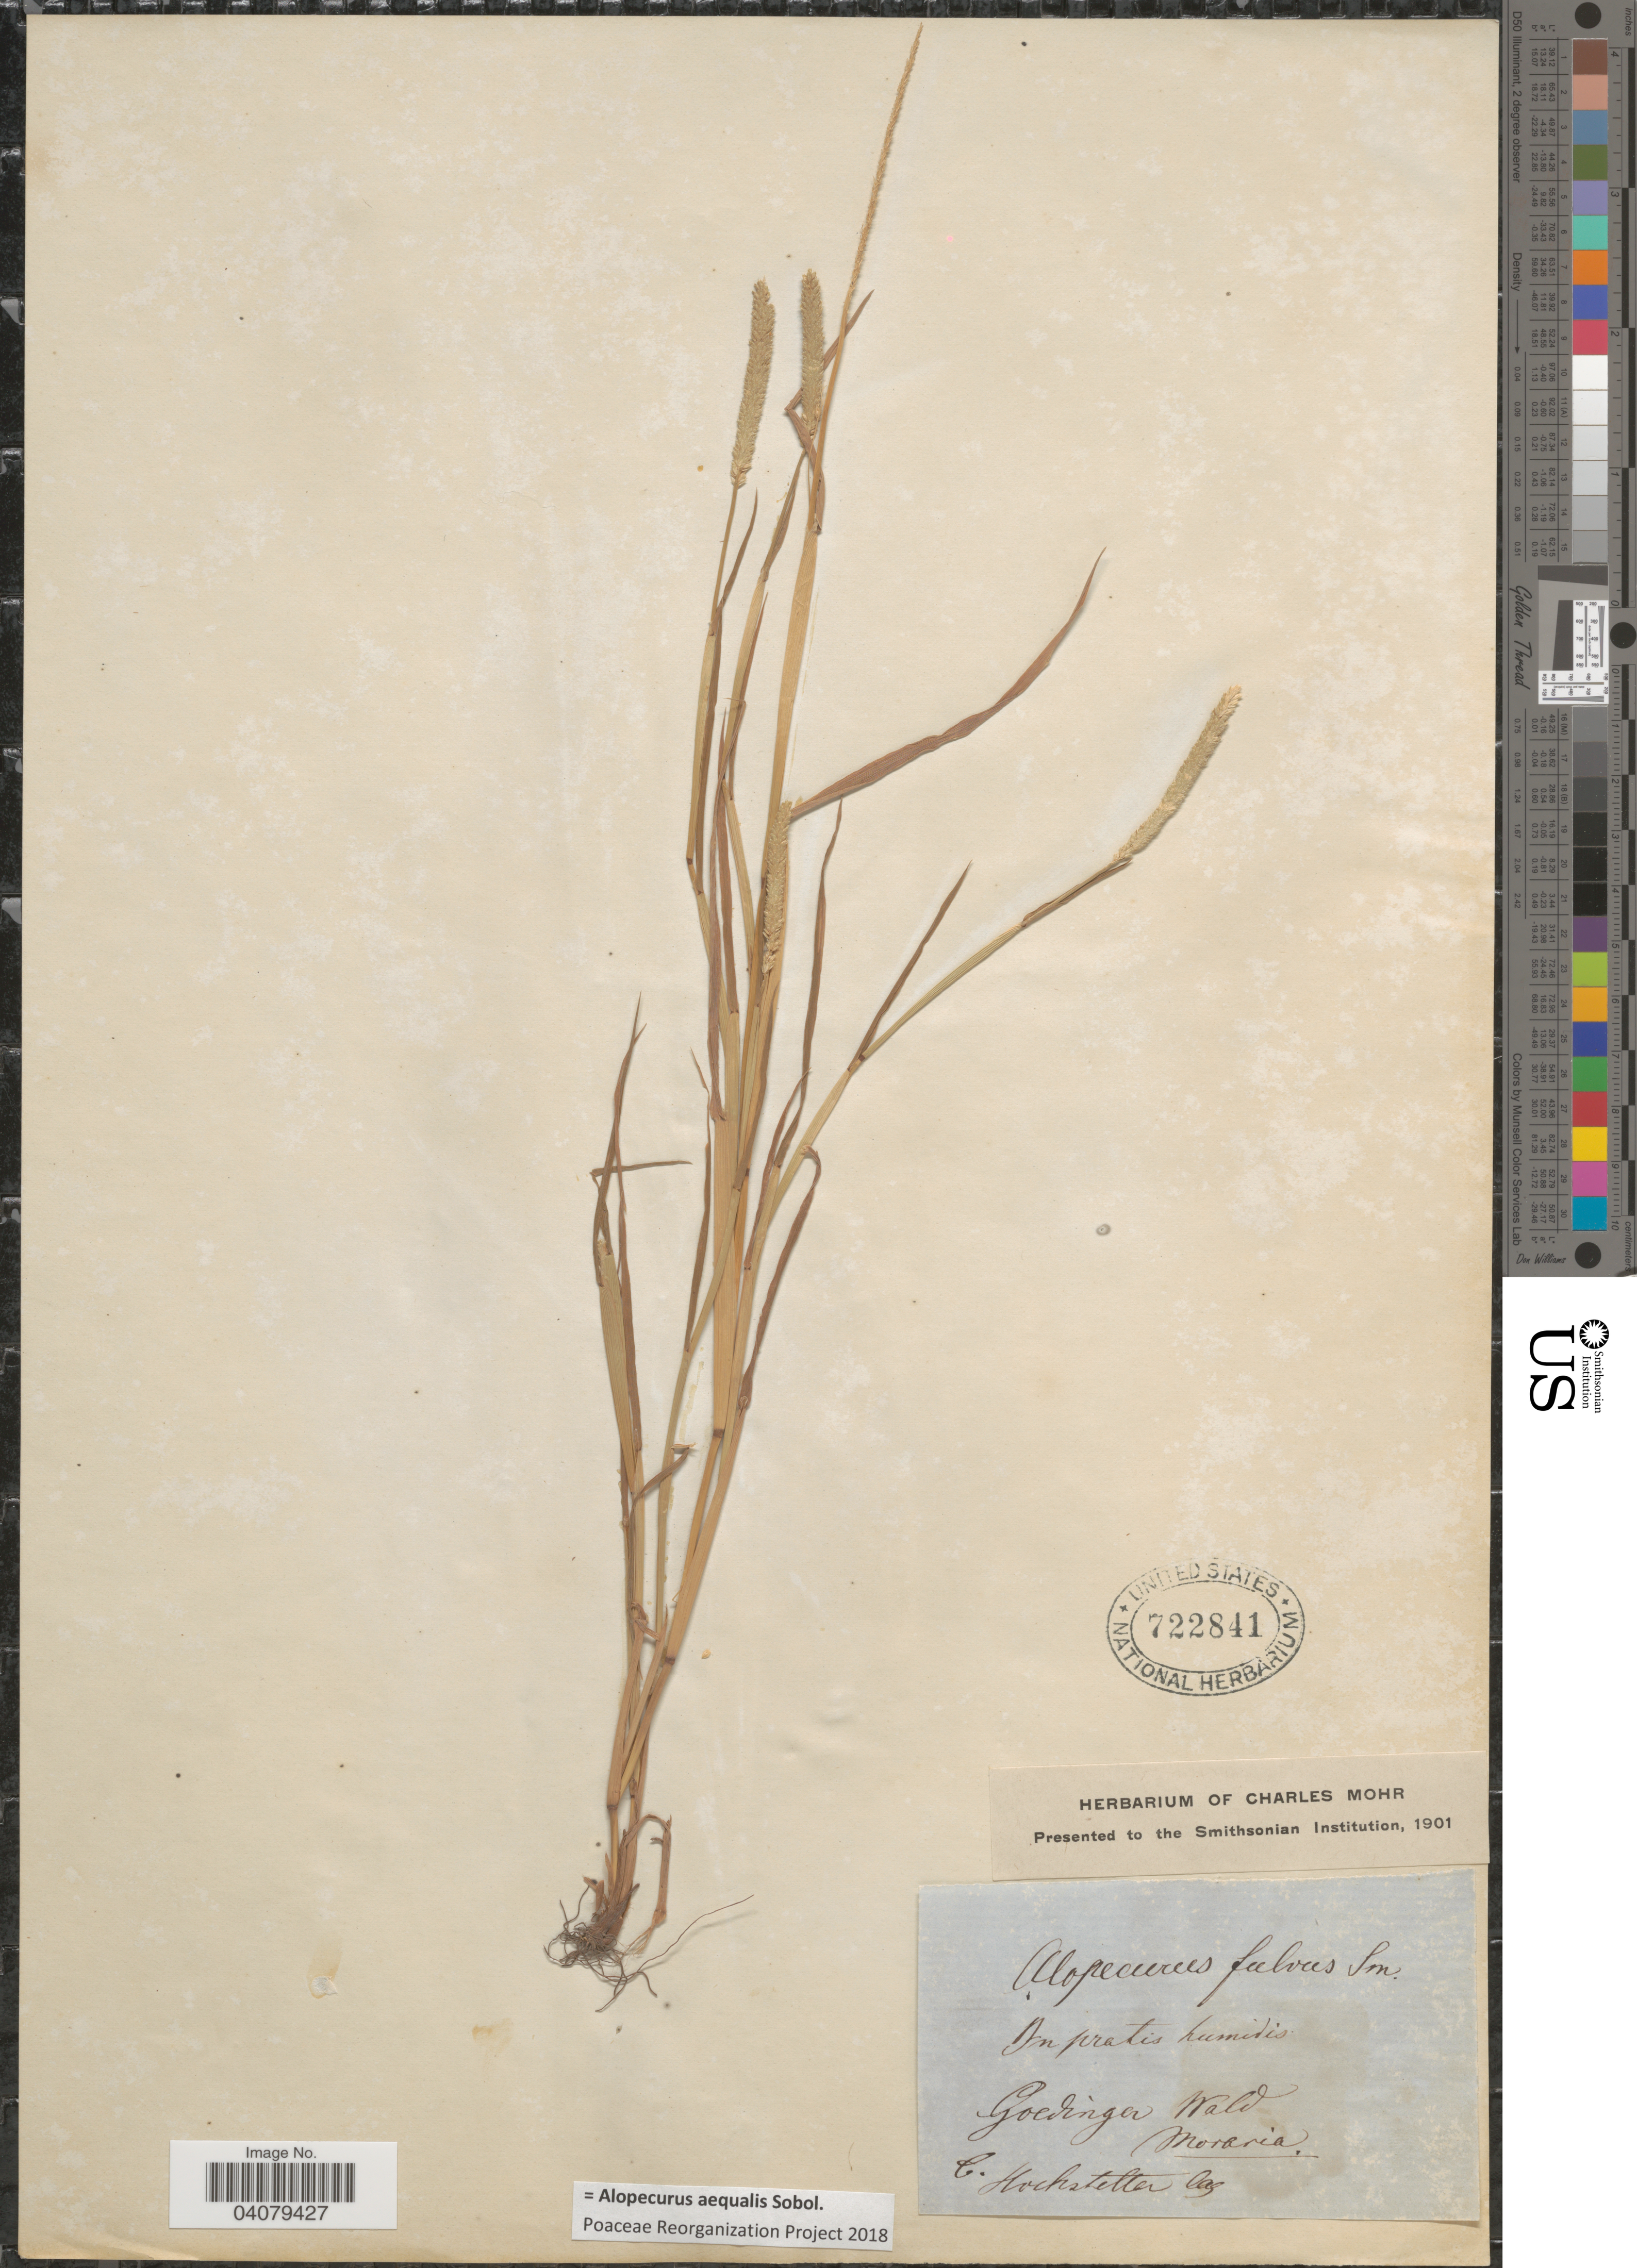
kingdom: Plantae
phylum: Tracheophyta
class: Liliopsida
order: Poales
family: Poaceae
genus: Alopecurus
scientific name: Alopecurus arundinaceus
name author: Poir.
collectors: C. Hochstetter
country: Czechia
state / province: Moravian-Silesian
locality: In pratis humidis. Goedinga Wald, Moravia.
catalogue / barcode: US 722841